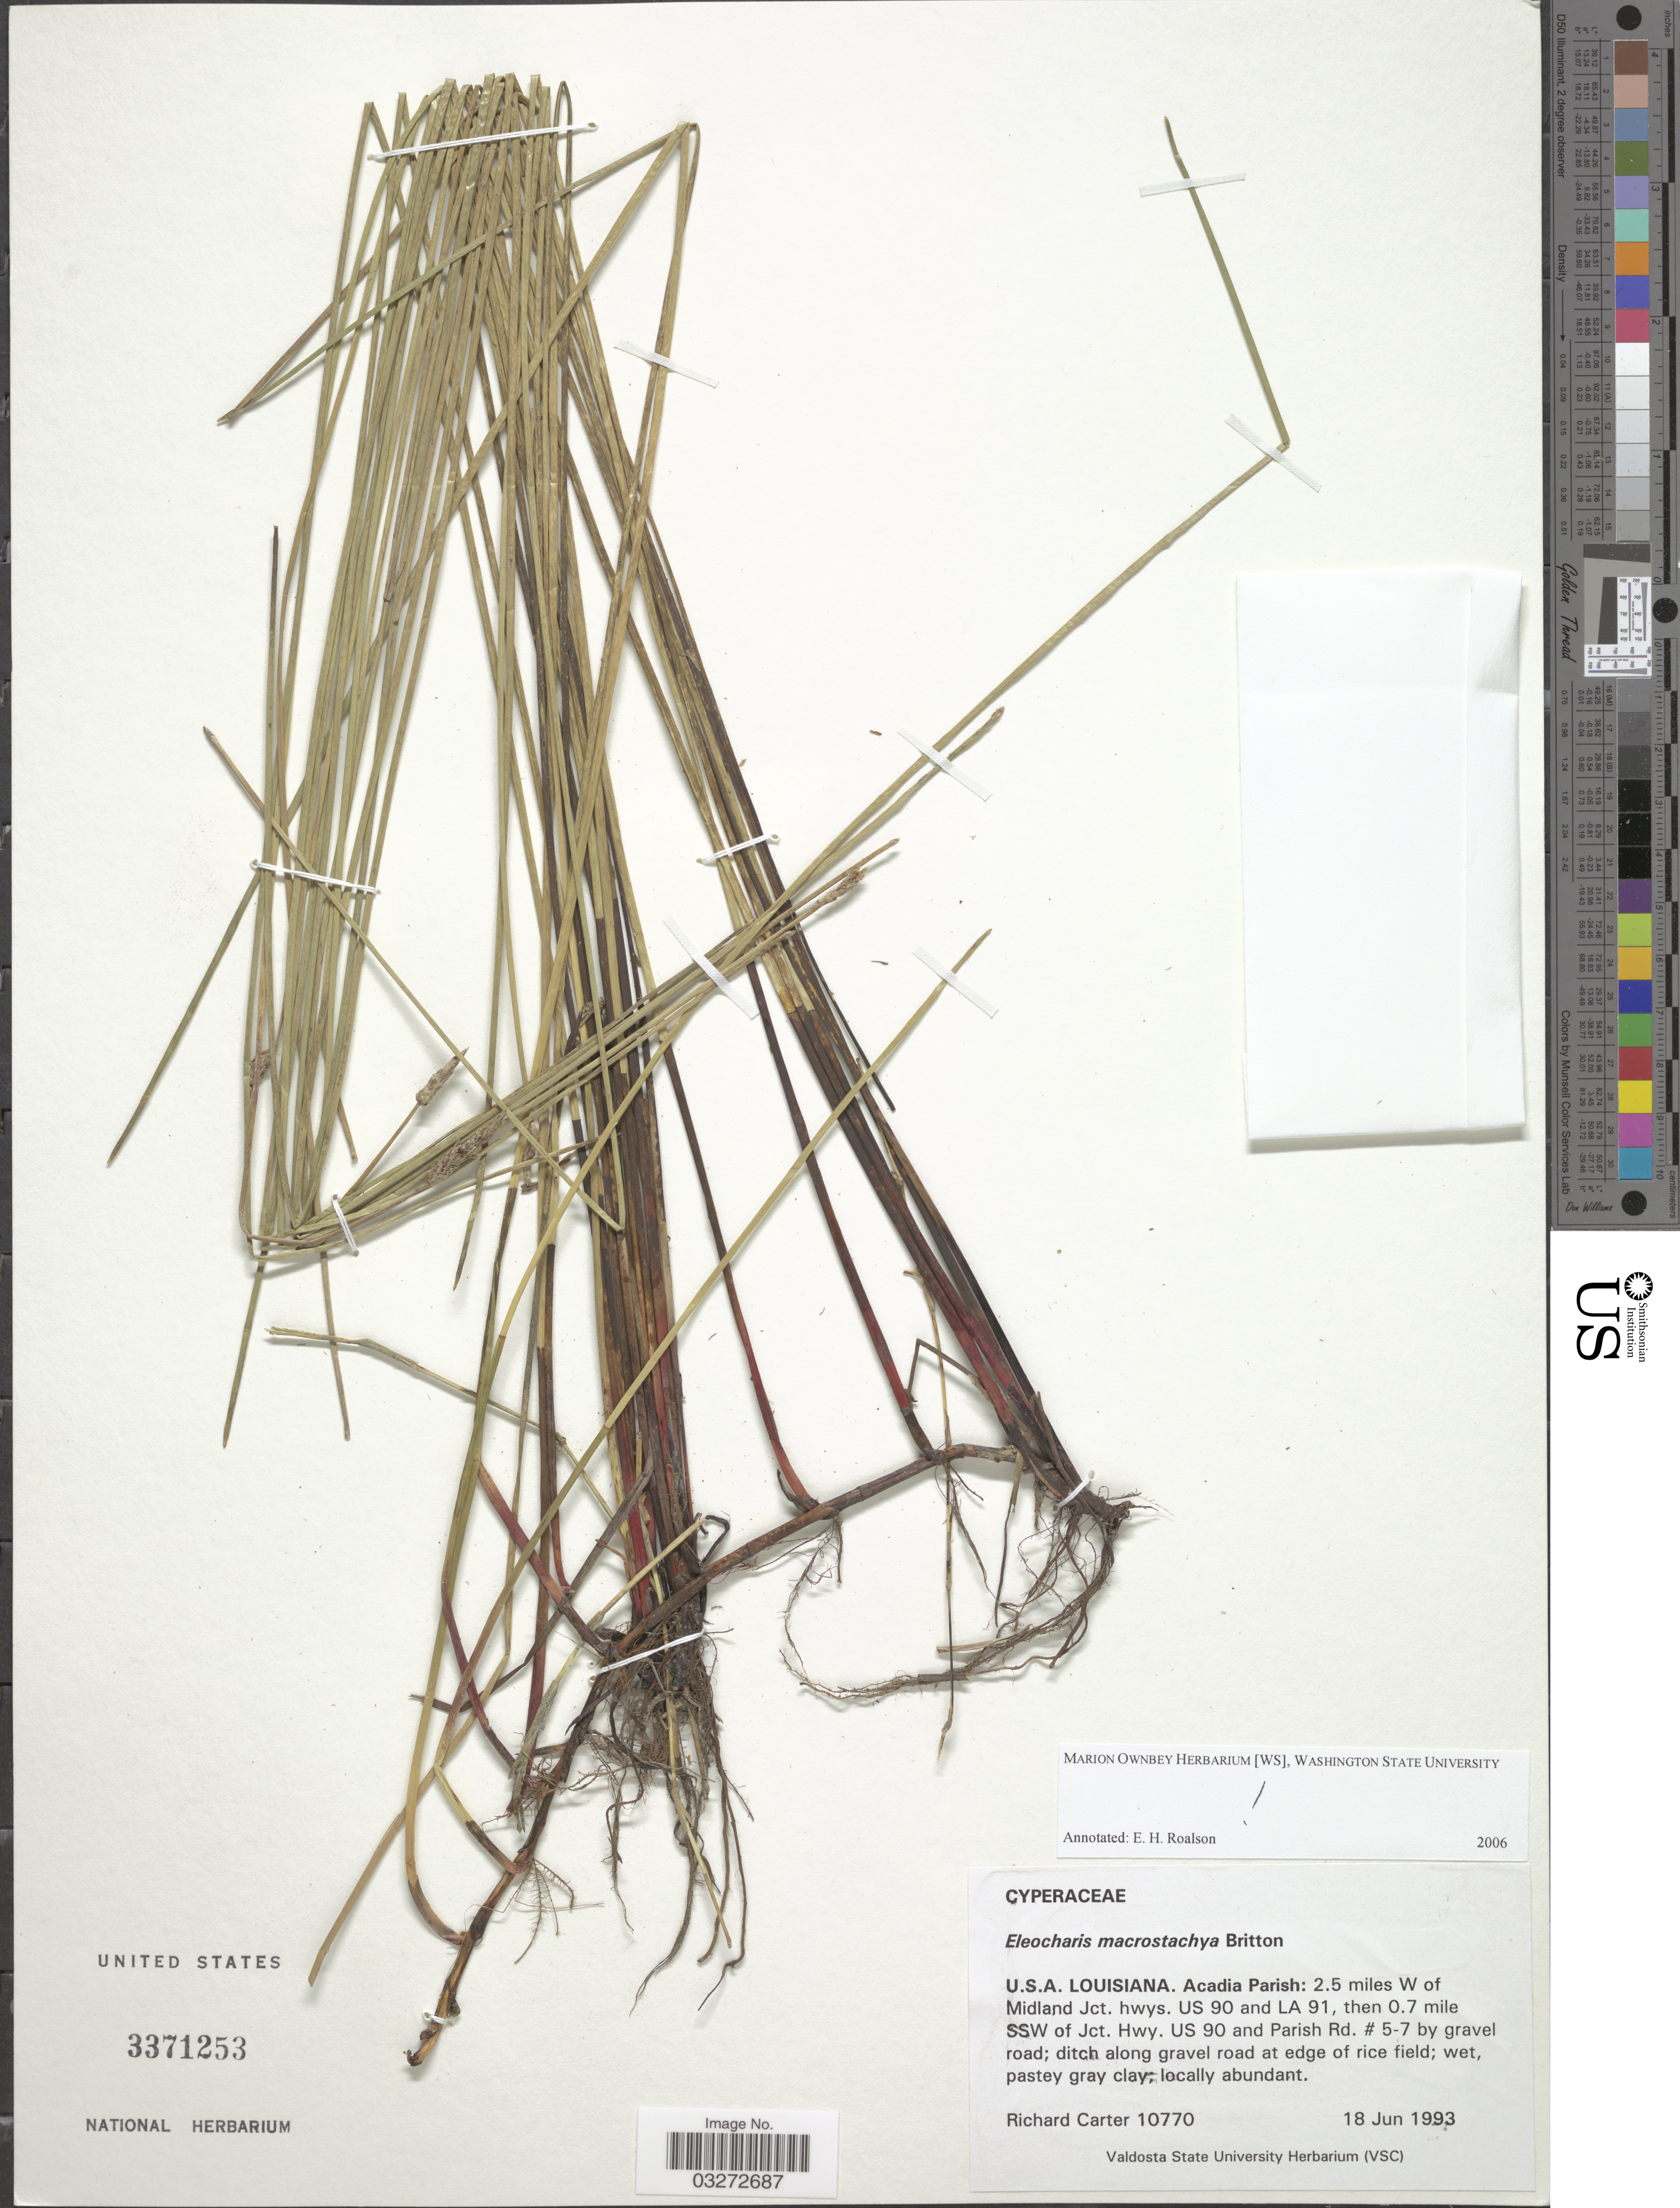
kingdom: Plantae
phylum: Tracheophyta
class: Liliopsida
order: Poales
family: Cyperaceae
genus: Eleocharis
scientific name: Eleocharis macrostachya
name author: Britton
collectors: R. Carter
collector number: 10770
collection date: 1993-06-18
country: United States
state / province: Louisiana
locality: Acadia Parish: 2.5 miles W of Midland Jct. hwys. US 90 and LA 91, then 0.7 mile SSW of Jct. Hwy. US 90 and Parish Rd. # 5-7 by gravel road.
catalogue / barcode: US 3371253